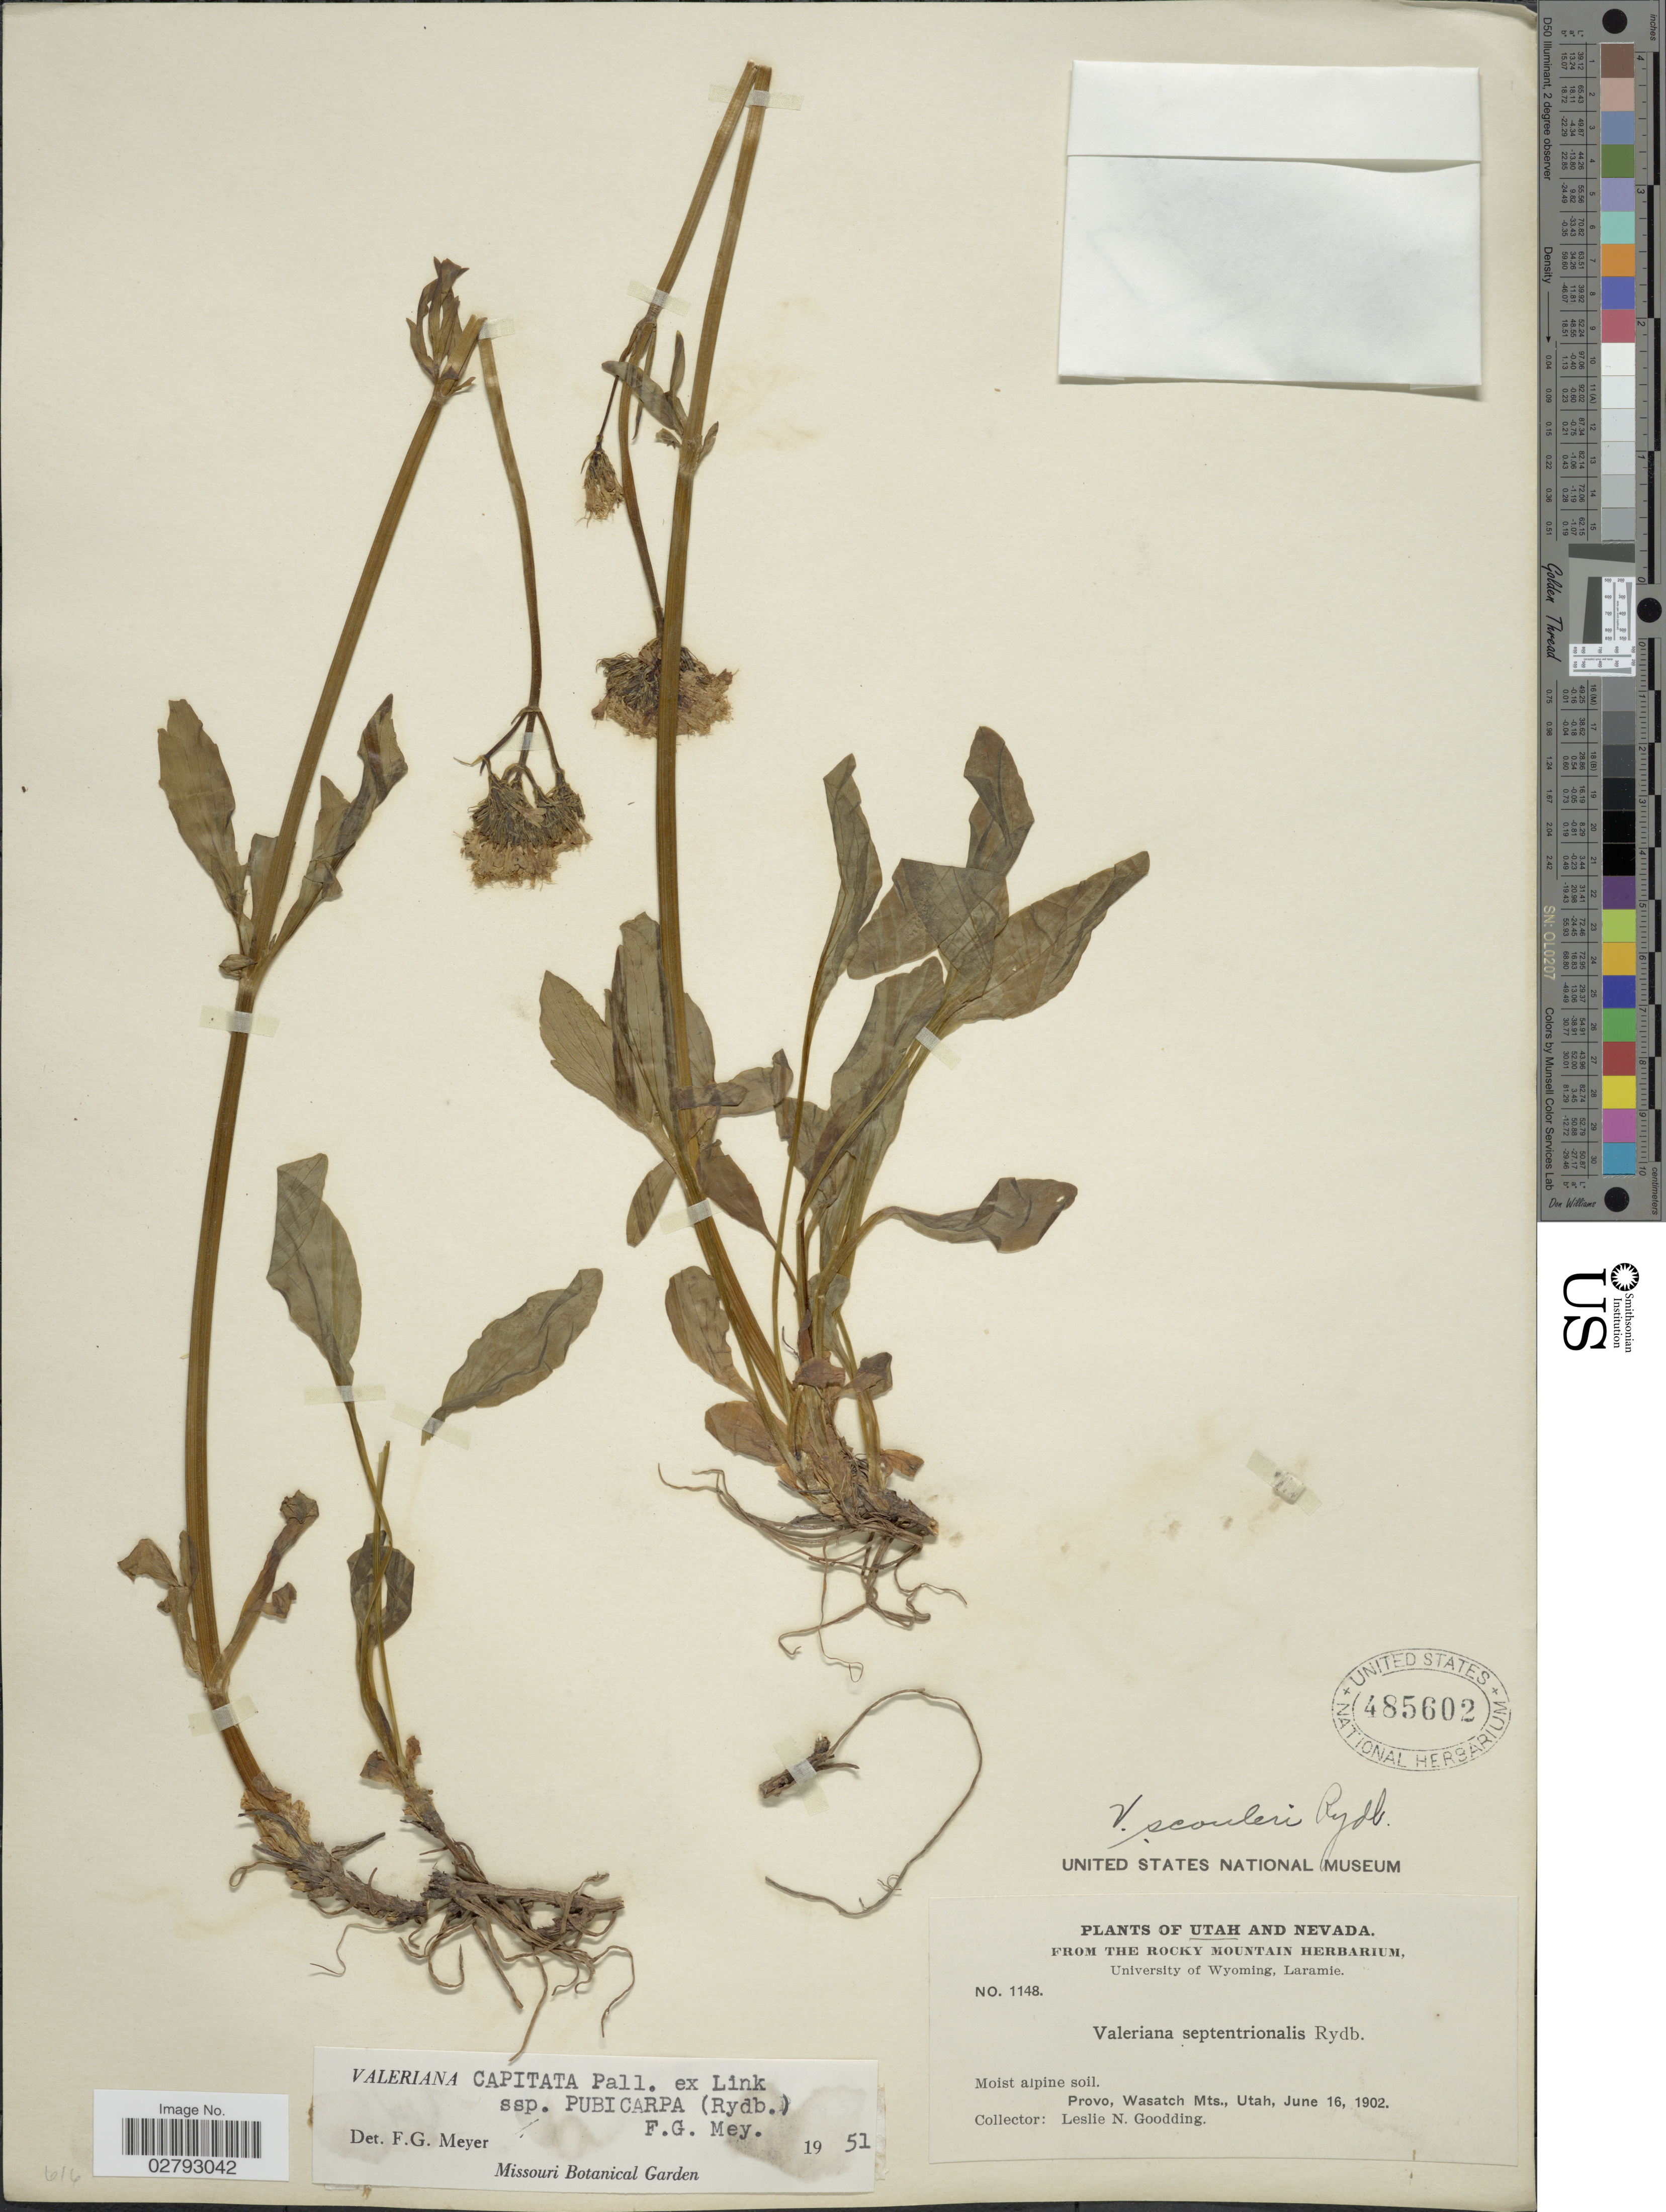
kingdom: Plantae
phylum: Tracheophyta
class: Magnoliopsida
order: Dipsacales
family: Caprifoliaceae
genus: Valeriana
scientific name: Valeriana capitata subsp. pubicarpa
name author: (Rydb.) F.G. Mey.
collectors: L. N. Goodding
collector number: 1148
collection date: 1902-06-16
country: United States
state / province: Utah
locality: Provo, Wasatch Mts.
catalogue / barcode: US 485602